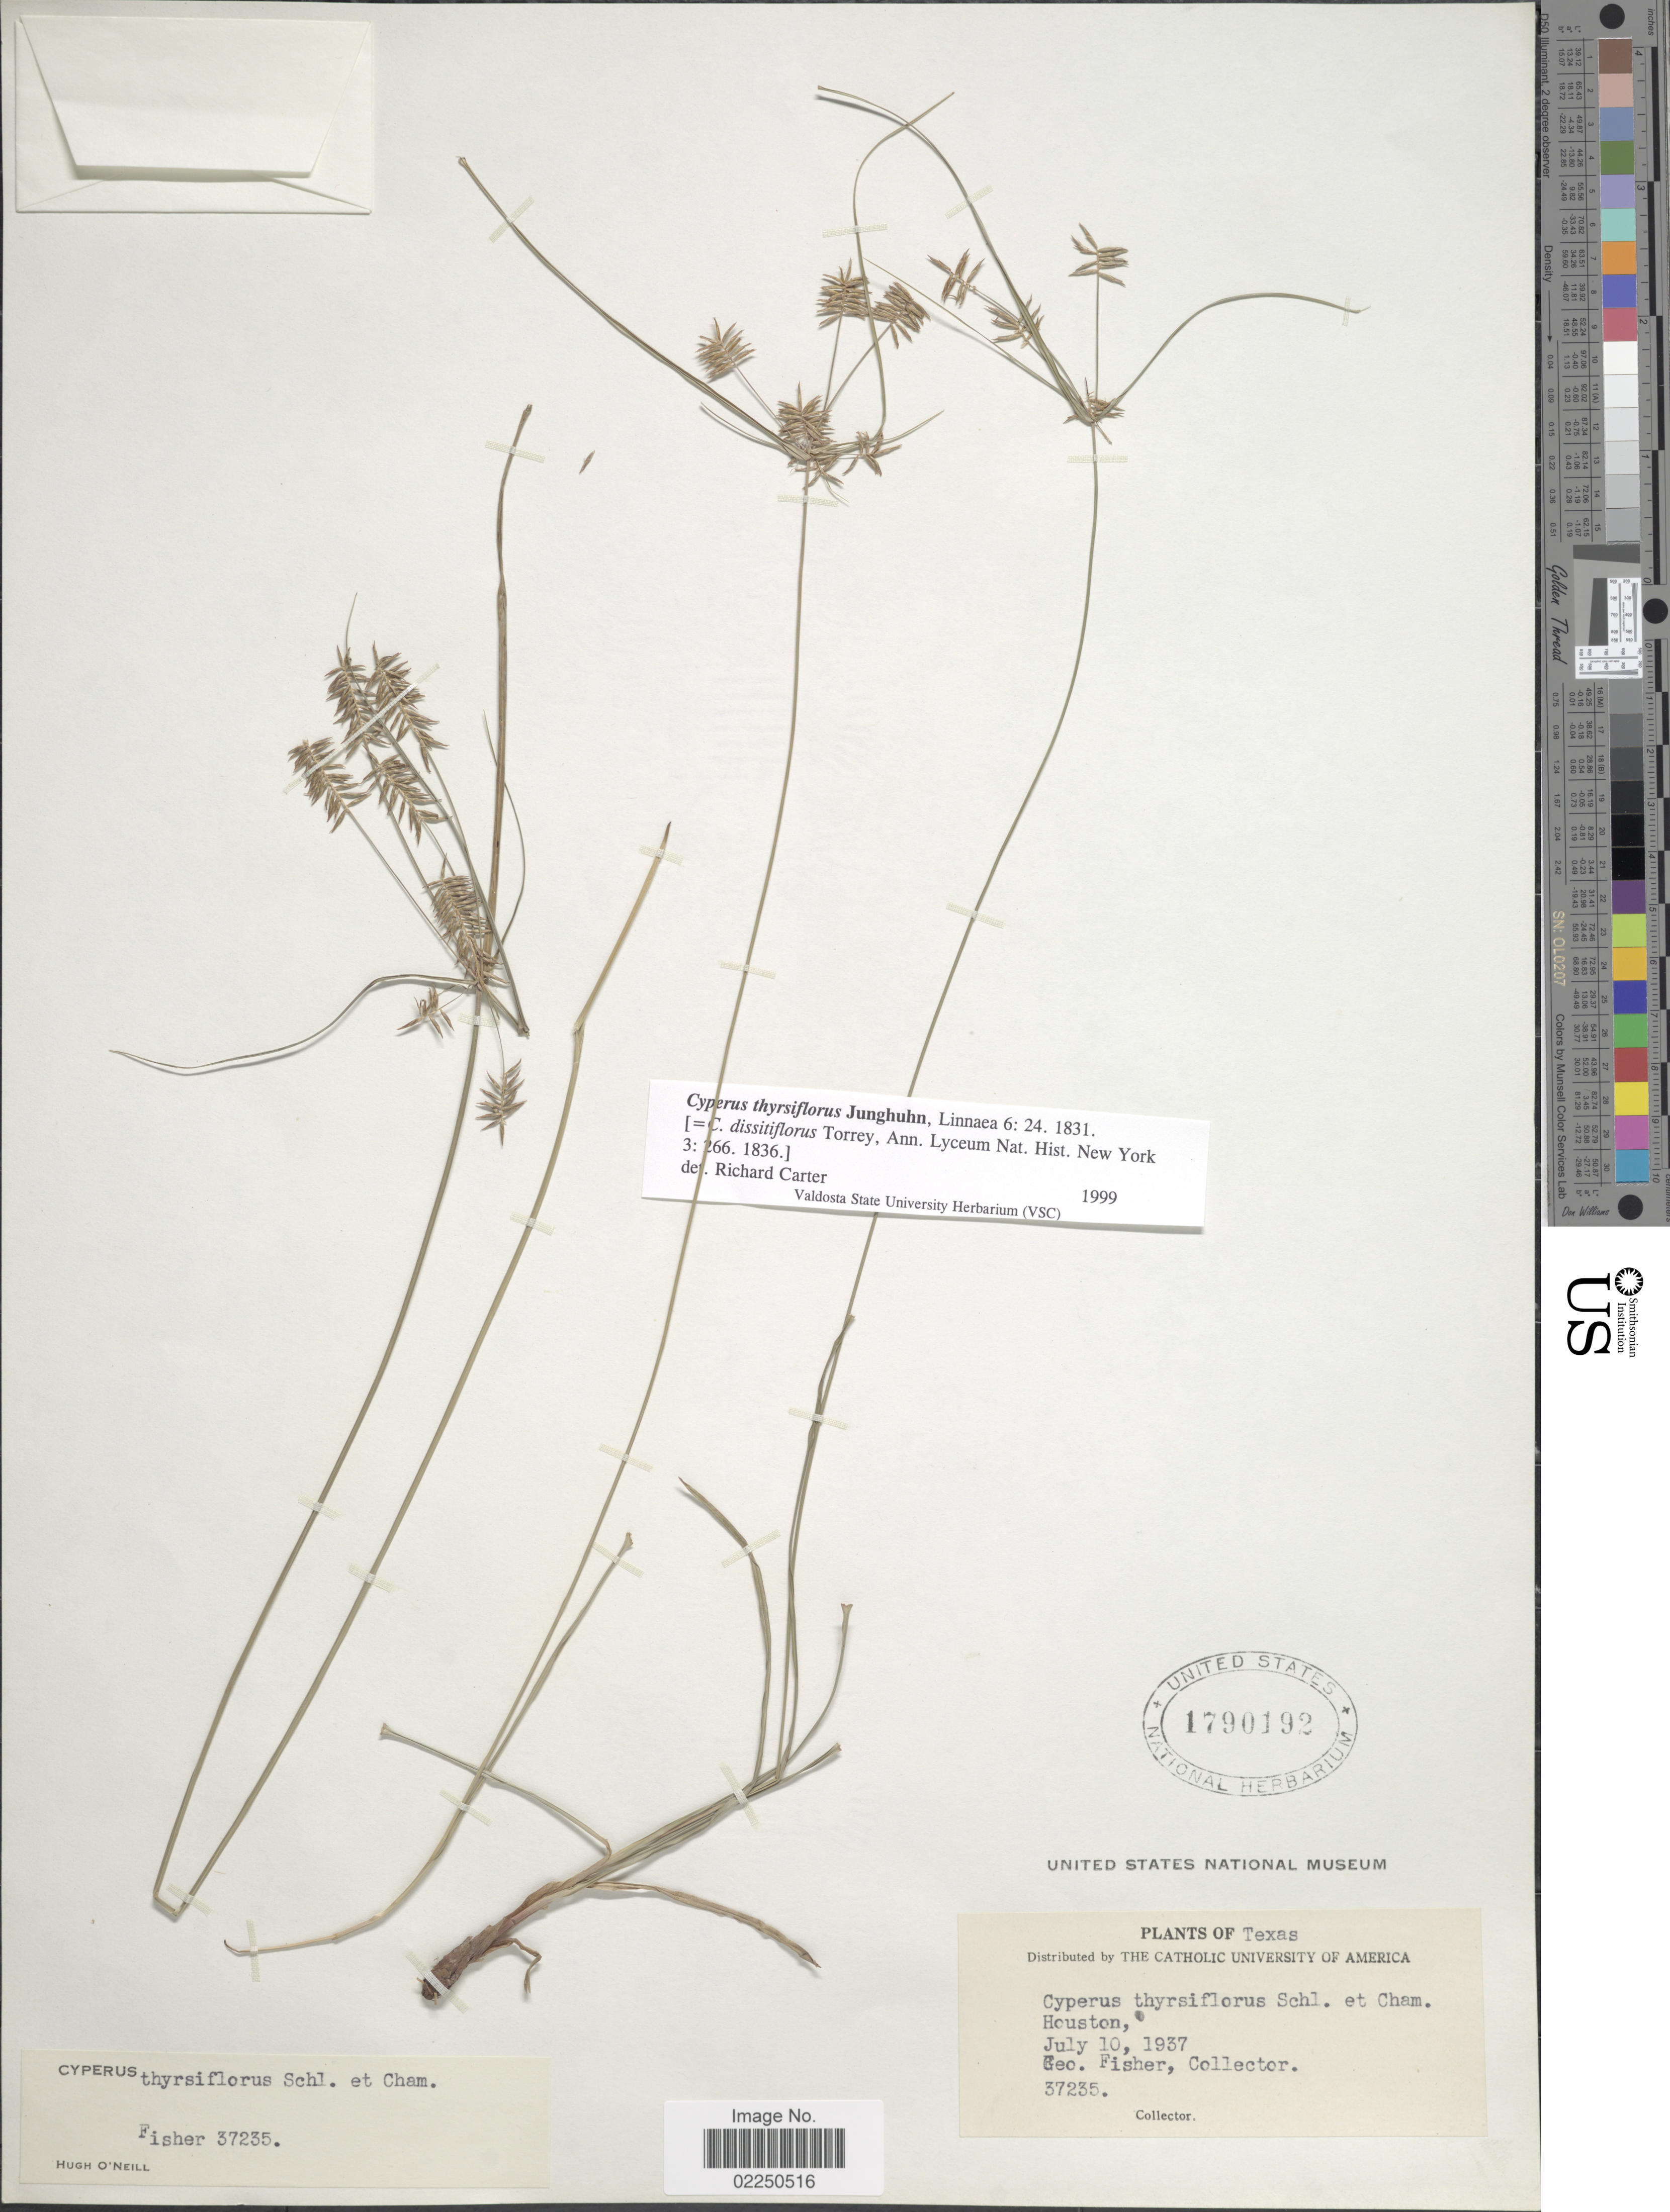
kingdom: Plantae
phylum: Tracheophyta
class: Liliopsida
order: Poales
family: Cyperaceae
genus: Cyperus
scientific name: Cyperus thyrsiflorus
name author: Jungh.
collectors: G. Fisher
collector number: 37235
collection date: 1937-07-10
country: United States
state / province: Texas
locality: Houston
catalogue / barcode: US 1790192